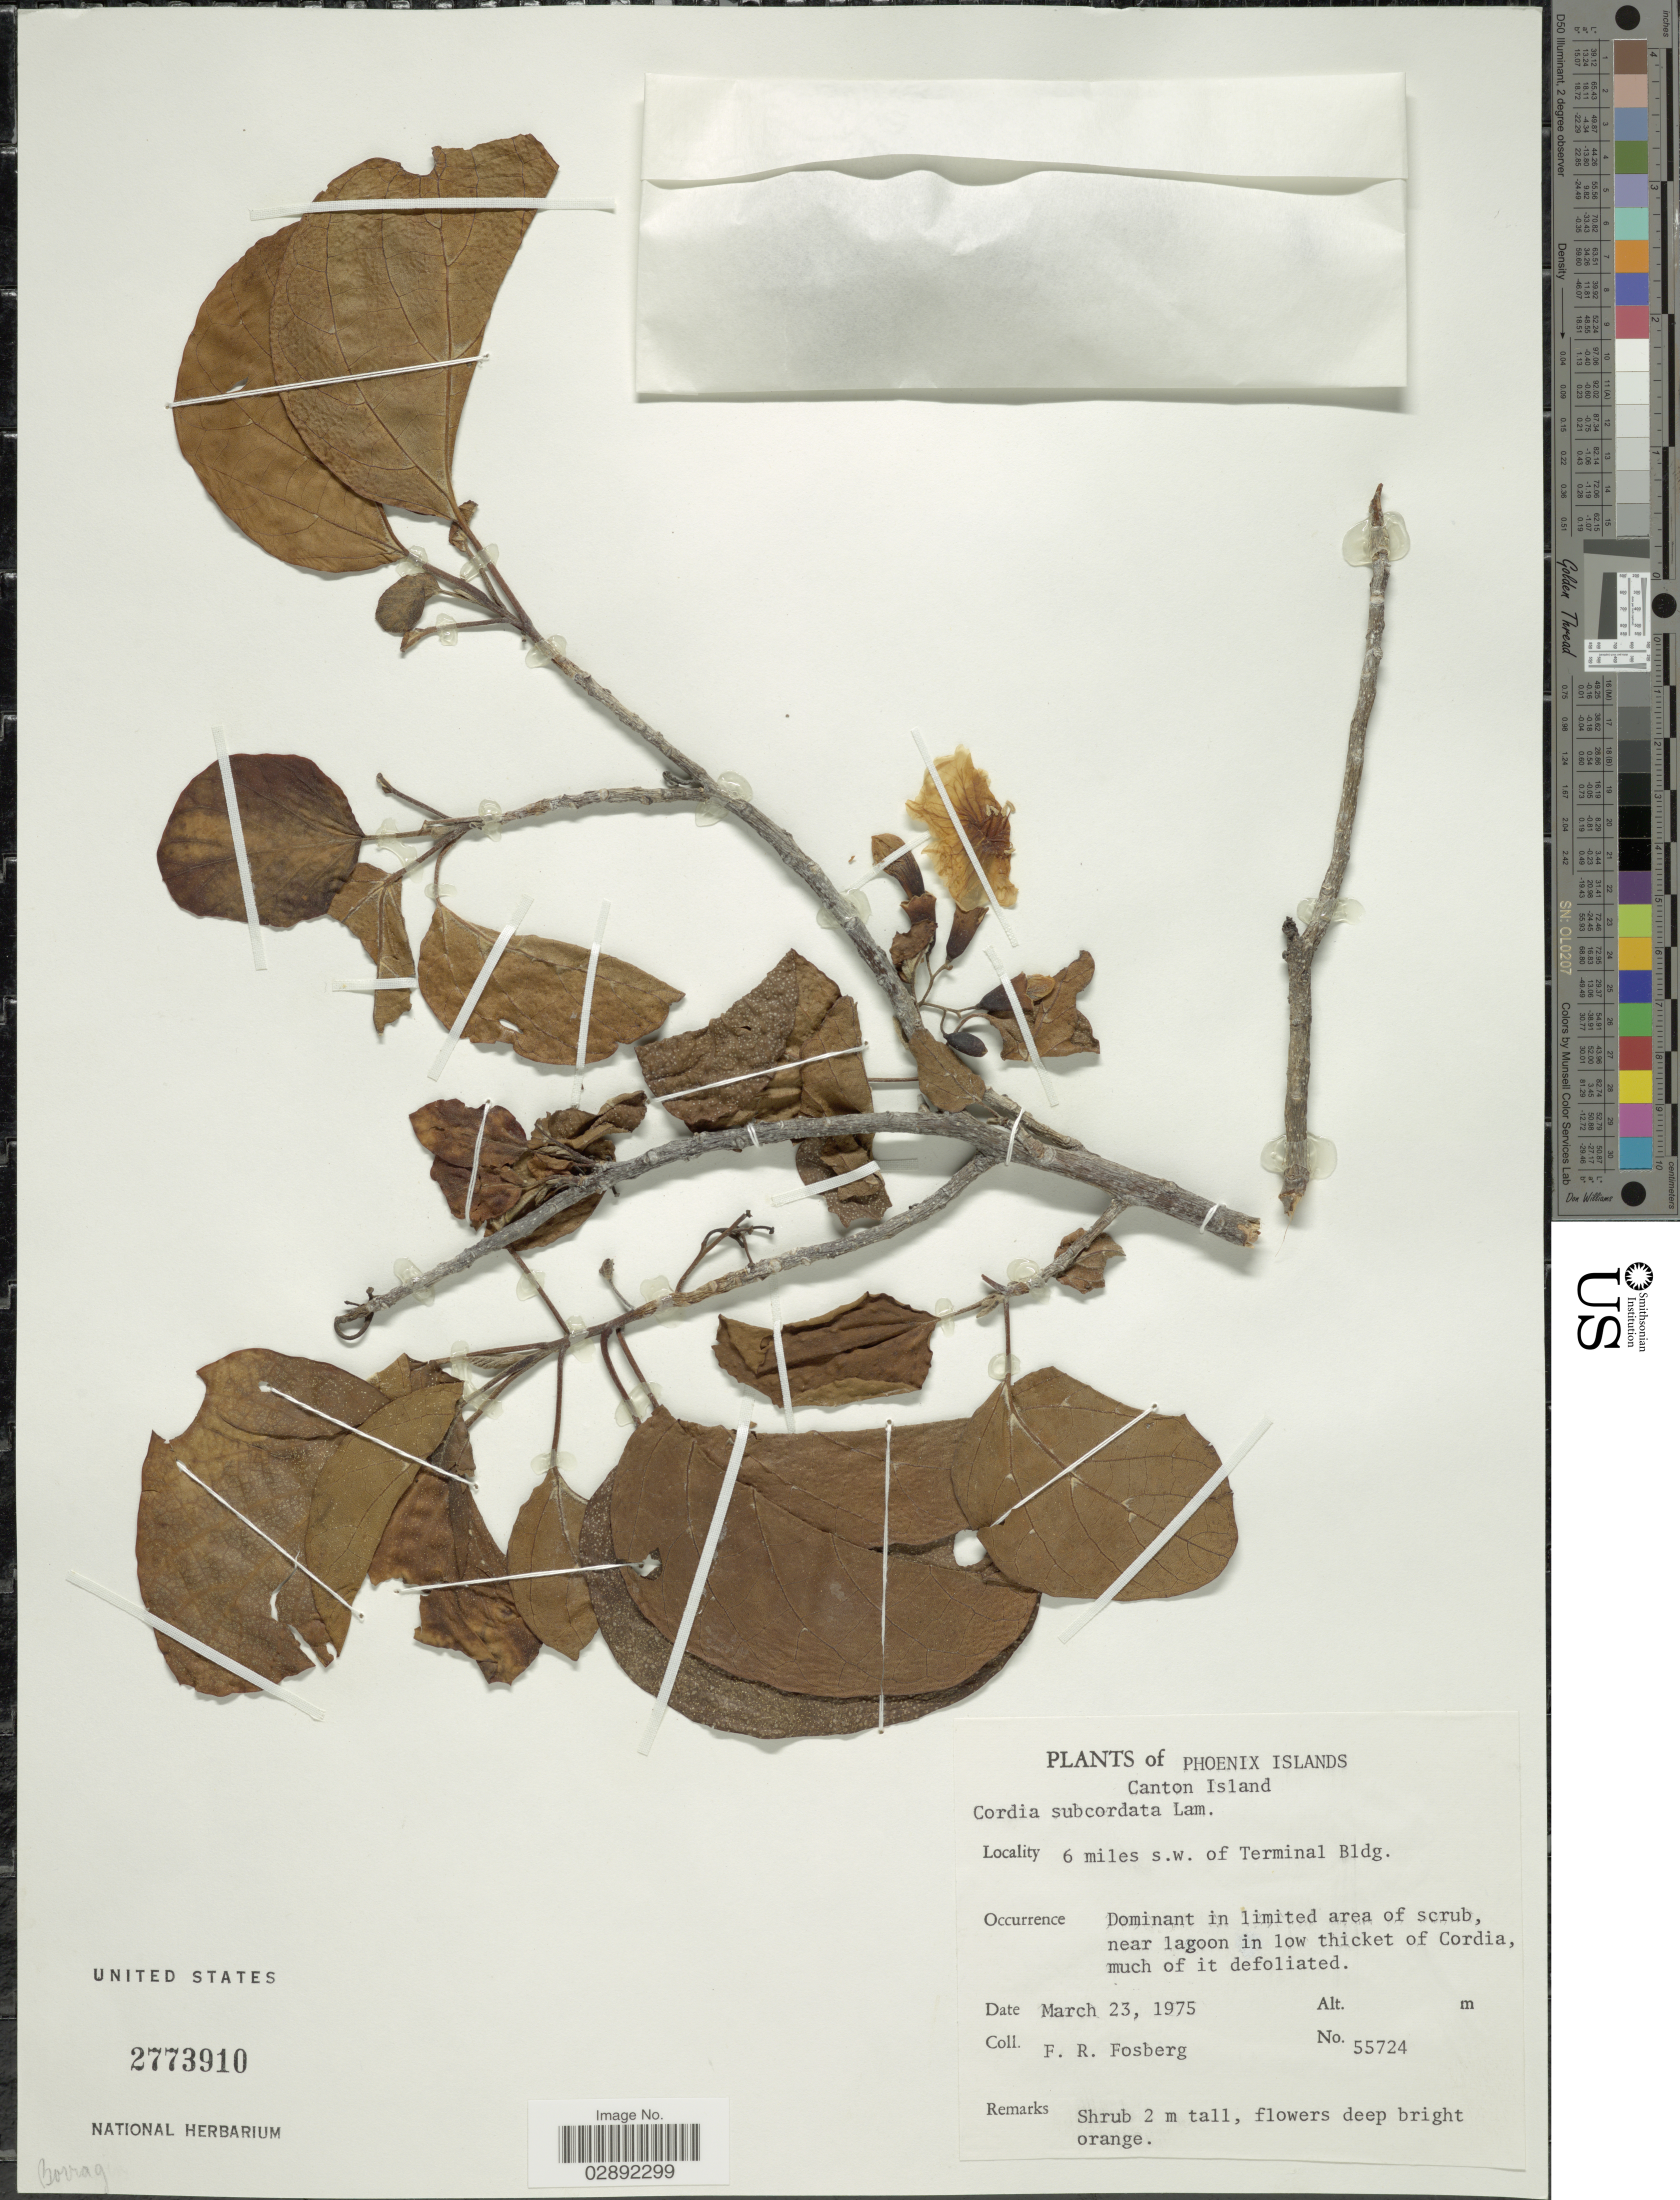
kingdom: Plantae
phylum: Tracheophyta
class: Magnoliopsida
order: Boraginales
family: Cordiaceae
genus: Cordia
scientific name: Cordia subcordata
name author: Lam.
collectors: F. R. Fosberg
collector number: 55724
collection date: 1975-03-23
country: Kiribati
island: Kanton [Canton] Atoll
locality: Phoenix Islands. Canton Island. 6 miles s.w. of Terminal Bldg.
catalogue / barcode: US 2773910